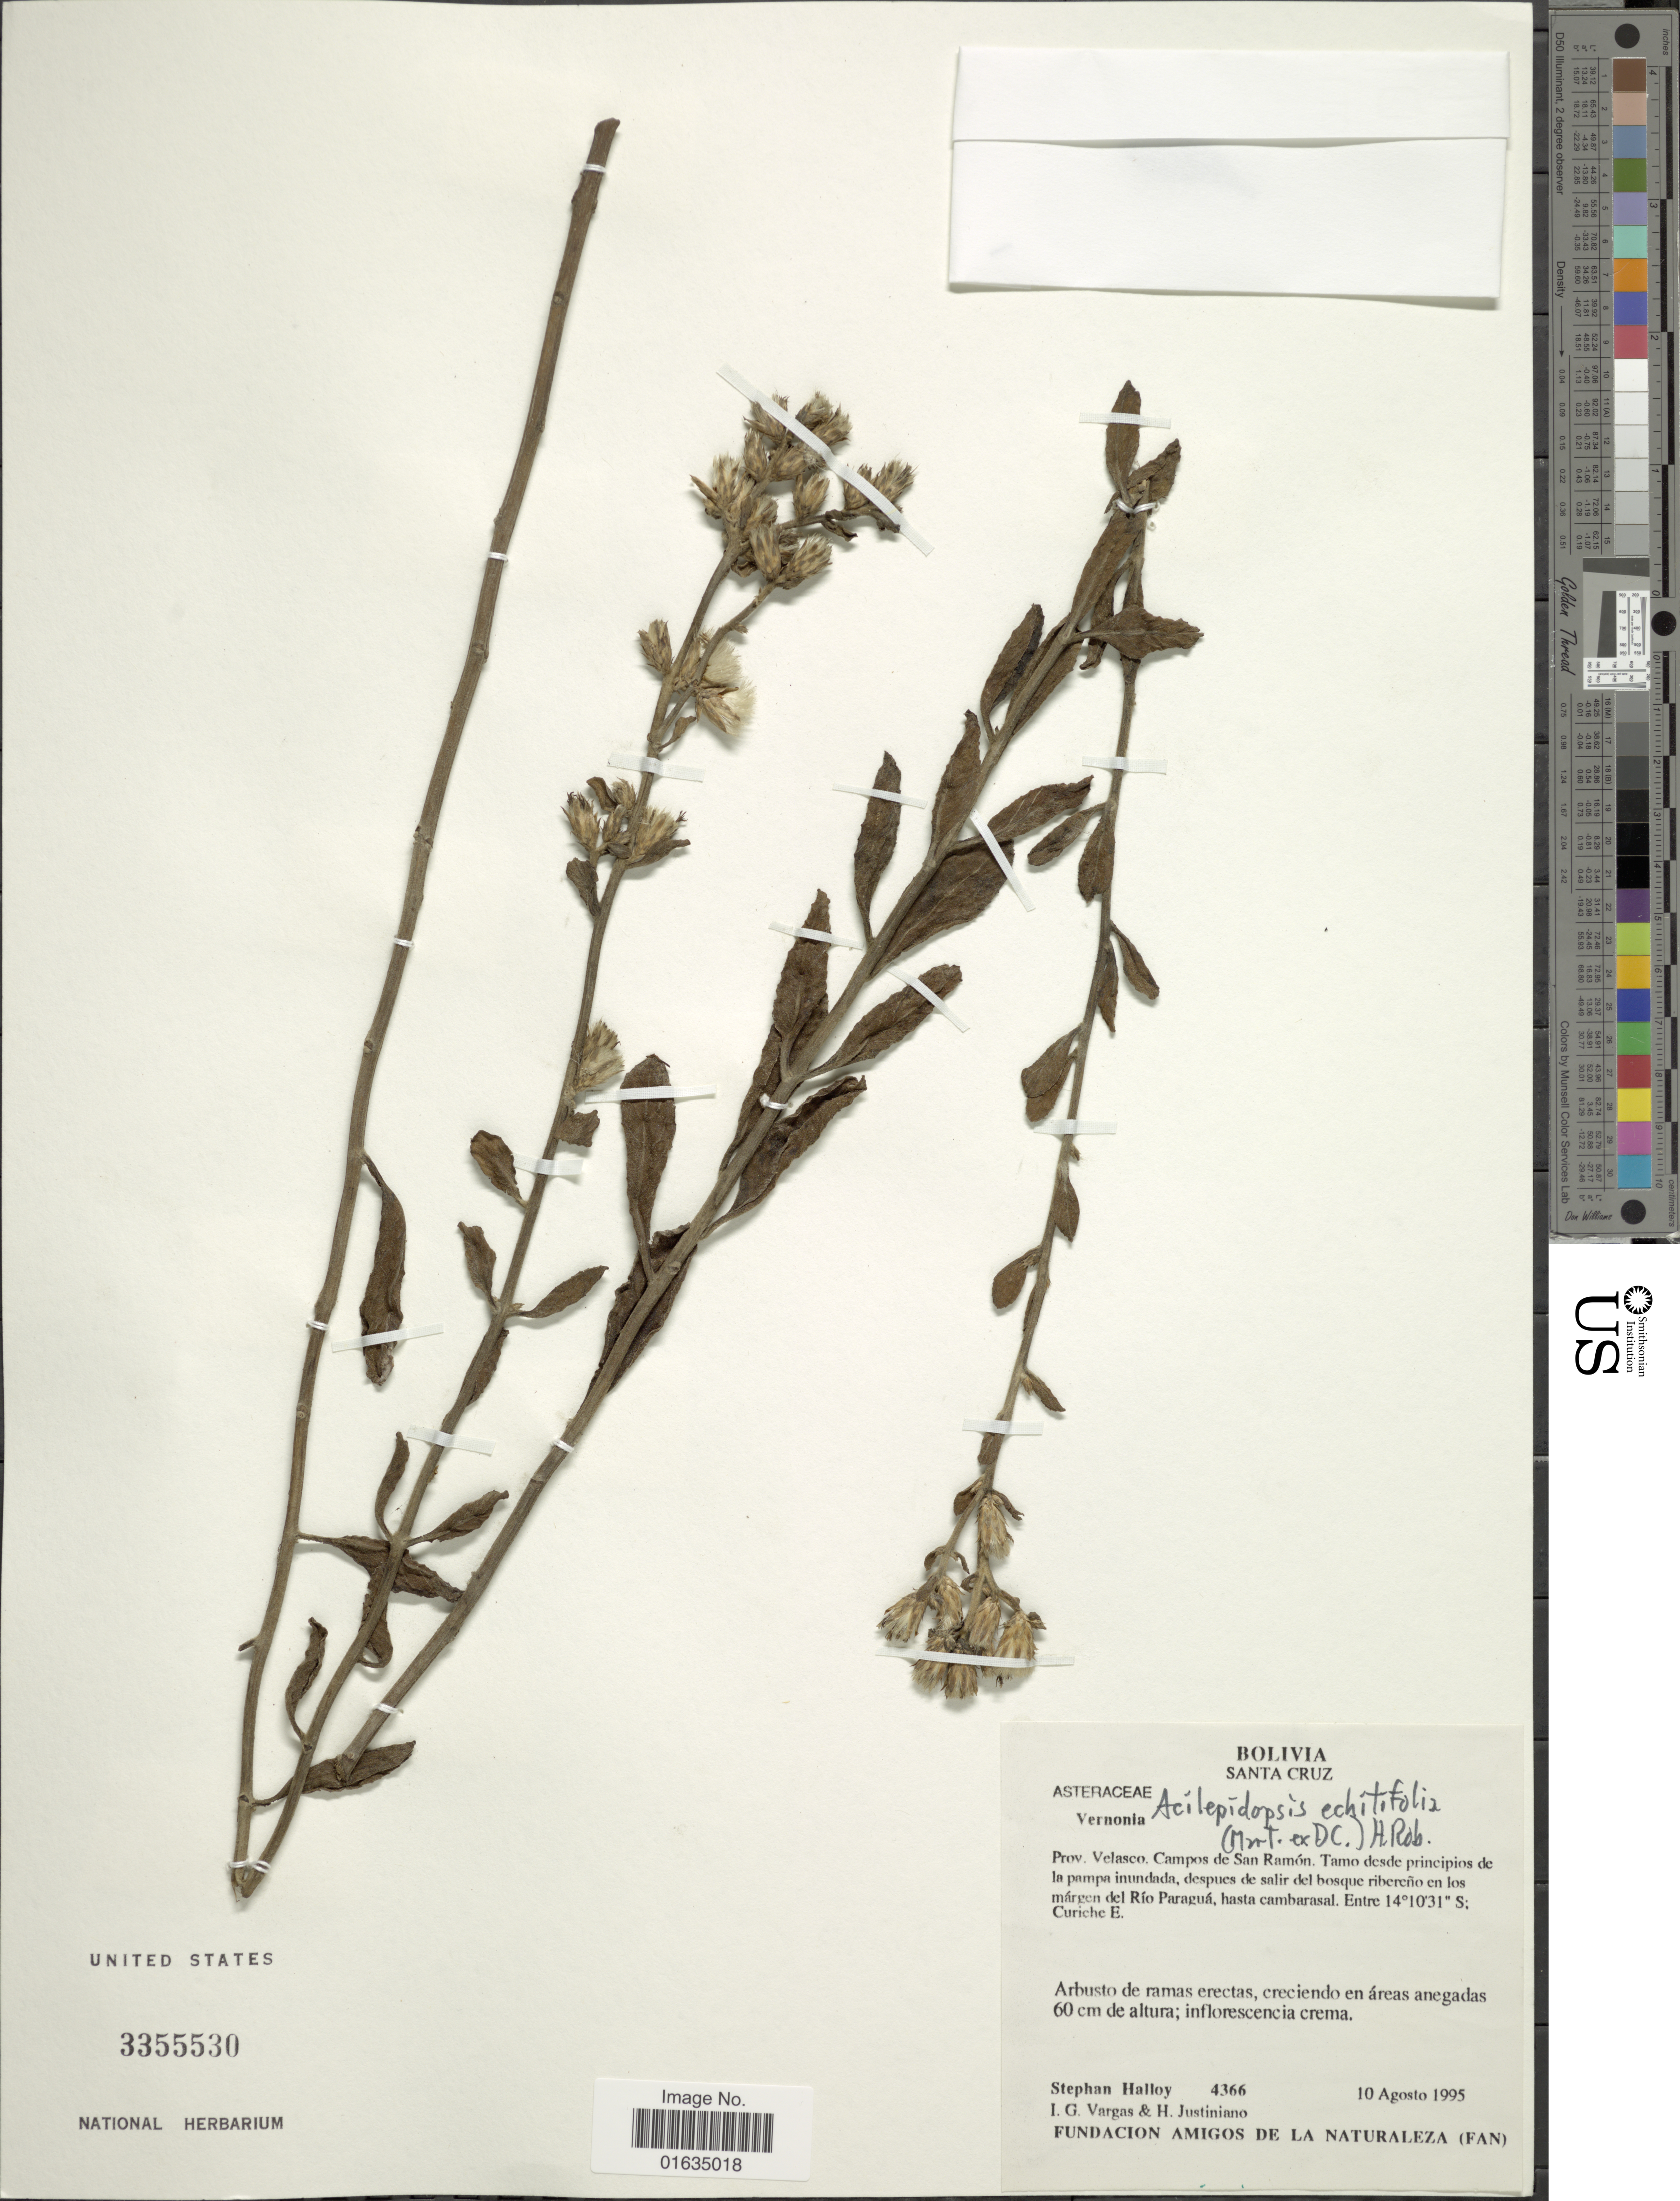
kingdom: Plantae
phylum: Tracheophyta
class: Magnoliopsida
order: Asterales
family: Asteraceae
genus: Acilepidopsis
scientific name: Acilepidopsis echitifolia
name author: (Mart. ex DC.) H. Rob.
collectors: S. Halloy, I. Vargas & H. Justiniano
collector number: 4366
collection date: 1995-08-10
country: Bolivia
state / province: Santa Cruz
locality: Prov. Velasco, Campos de San Ramon, en los margen del Rio Paragua, Curiche E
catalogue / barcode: US 3355530